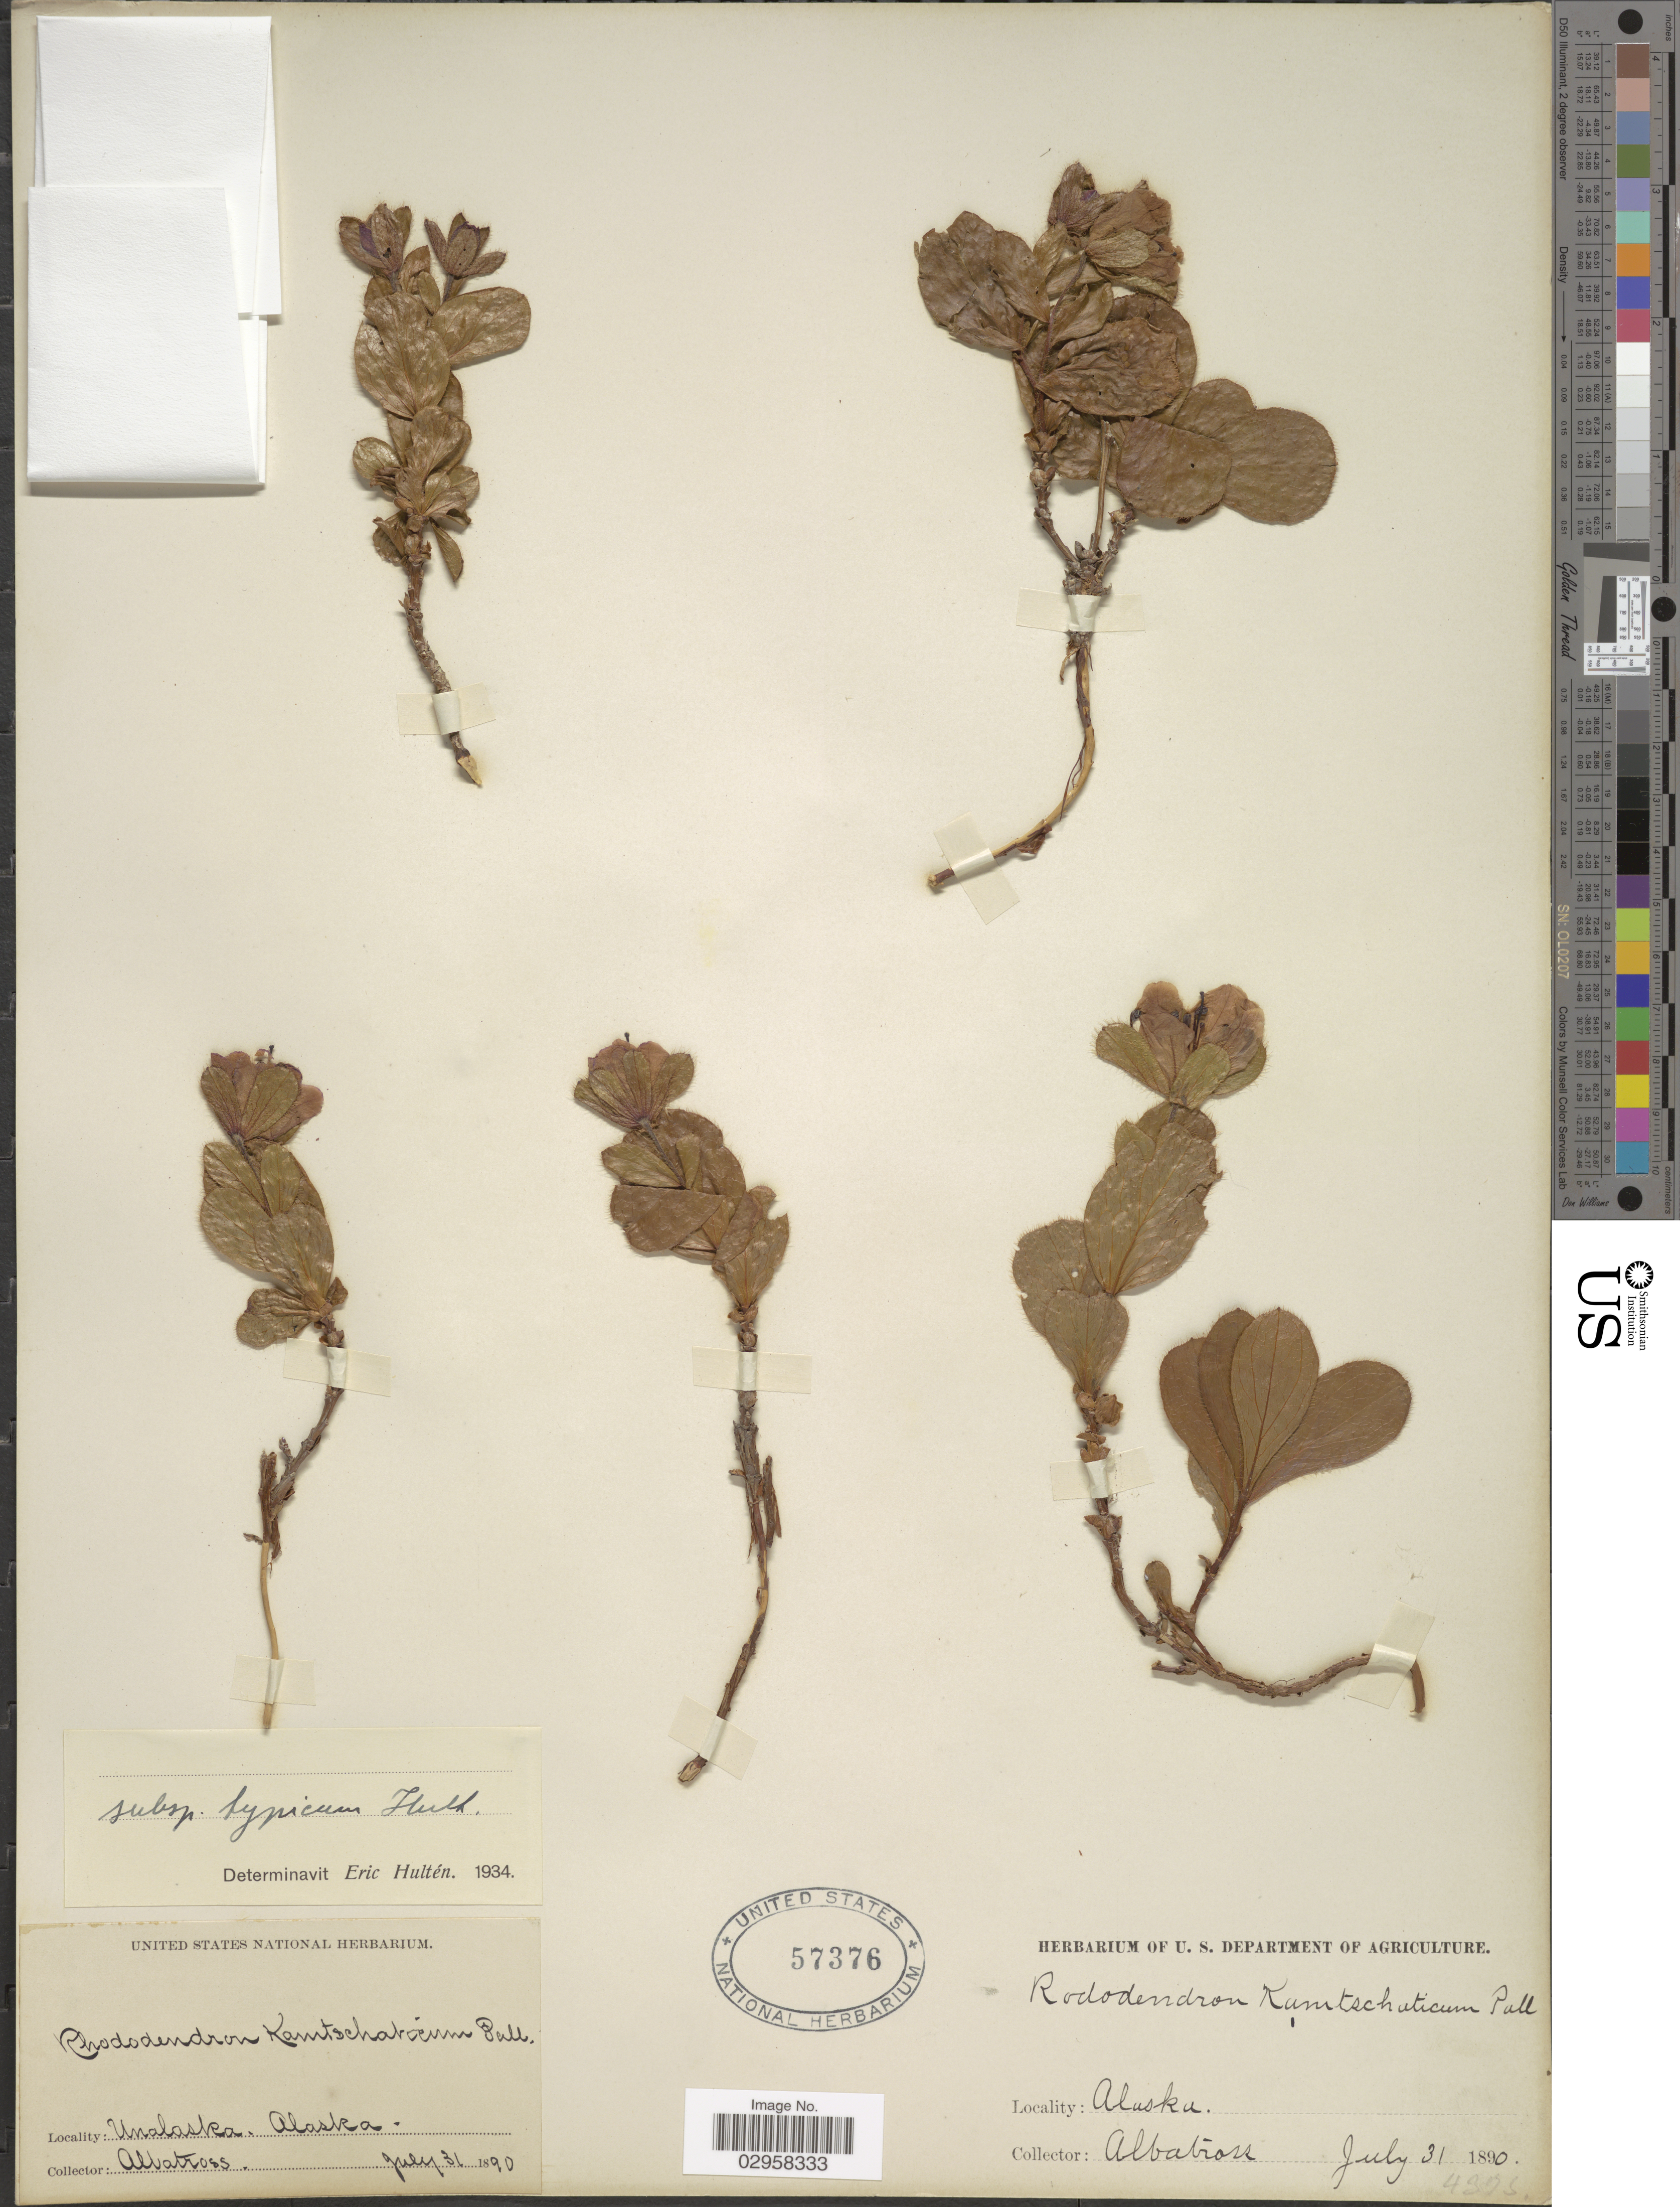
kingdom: Plantae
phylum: Tracheophyta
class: Magnoliopsida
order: Ericales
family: Ericaceae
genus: Rhododendron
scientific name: Rhododendron kamtschaticum subsp. typicum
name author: Pall.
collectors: Albatross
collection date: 1890-07-31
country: United States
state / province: Alaska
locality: Unalaska.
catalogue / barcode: US 57376